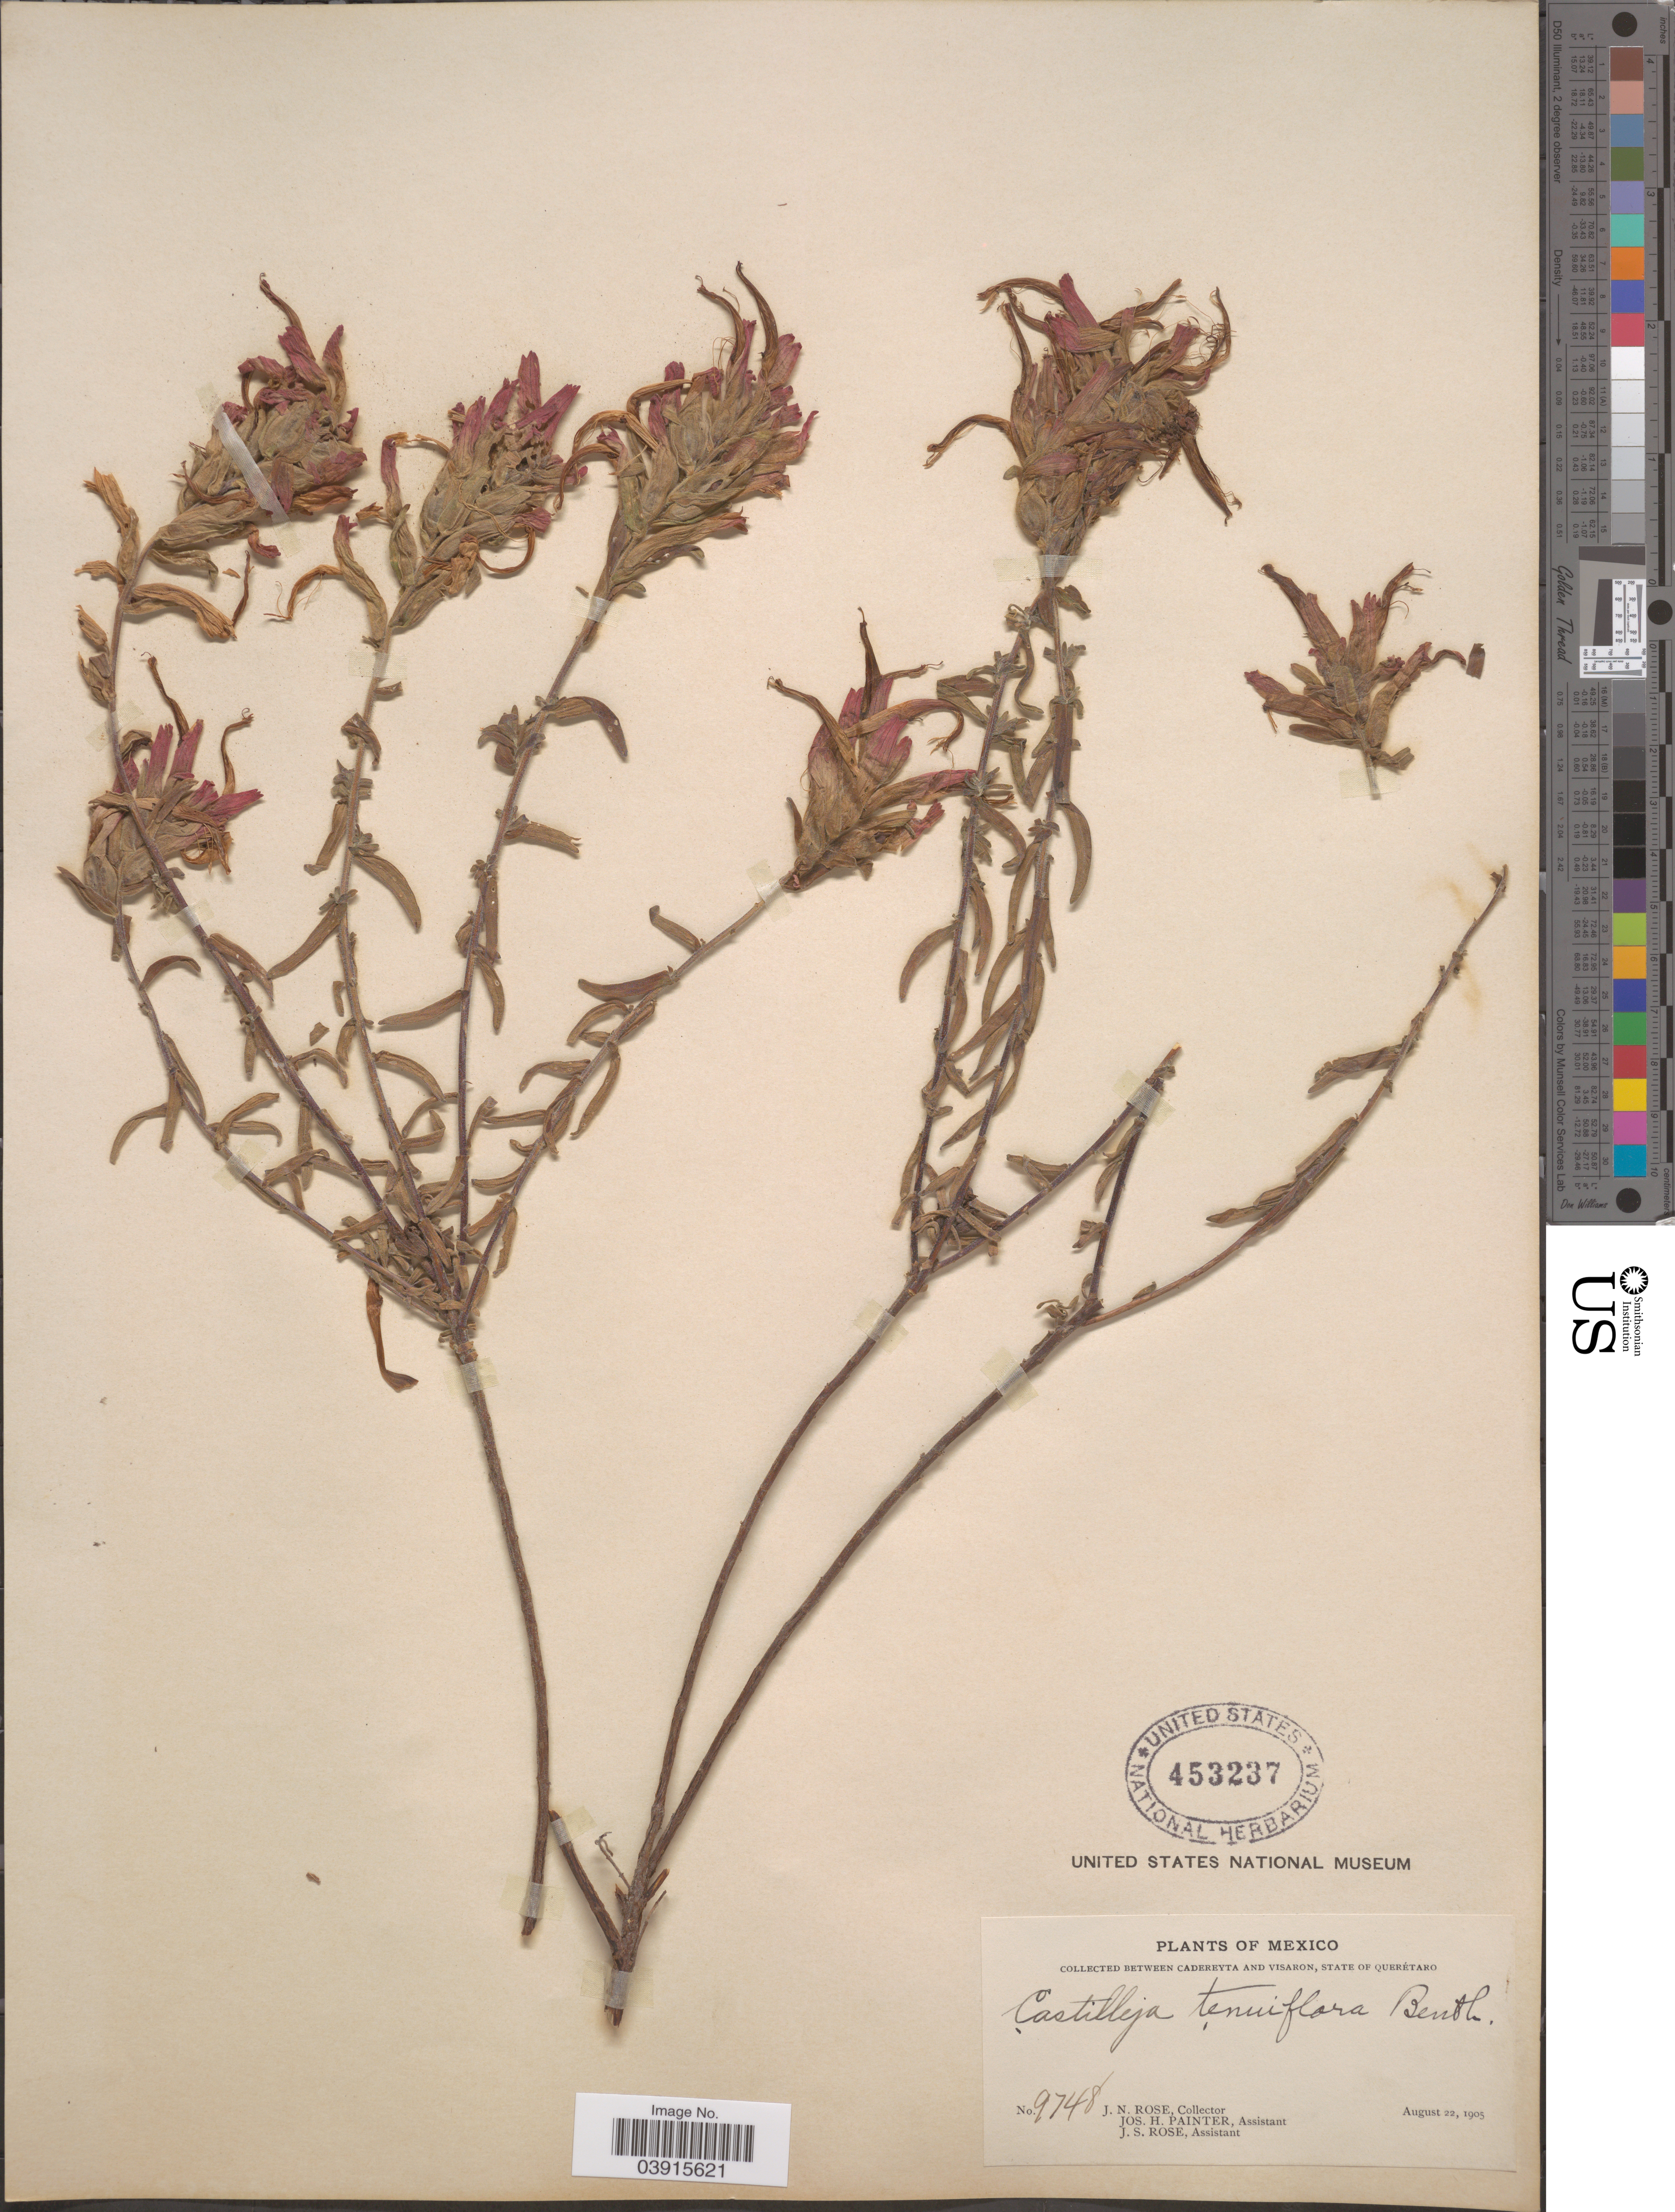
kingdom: Plantae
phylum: Tracheophyta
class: Magnoliopsida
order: Lamiales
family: Orobanchaceae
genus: Castilleja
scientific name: Castilleja tenuiflora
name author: Benth.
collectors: J. N. Rose, J. H. Painter & J. S. Rose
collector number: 9748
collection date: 1905-08-22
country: Mexico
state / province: Querétaro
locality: Between Cadereyta and Visaron.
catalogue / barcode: US 453237